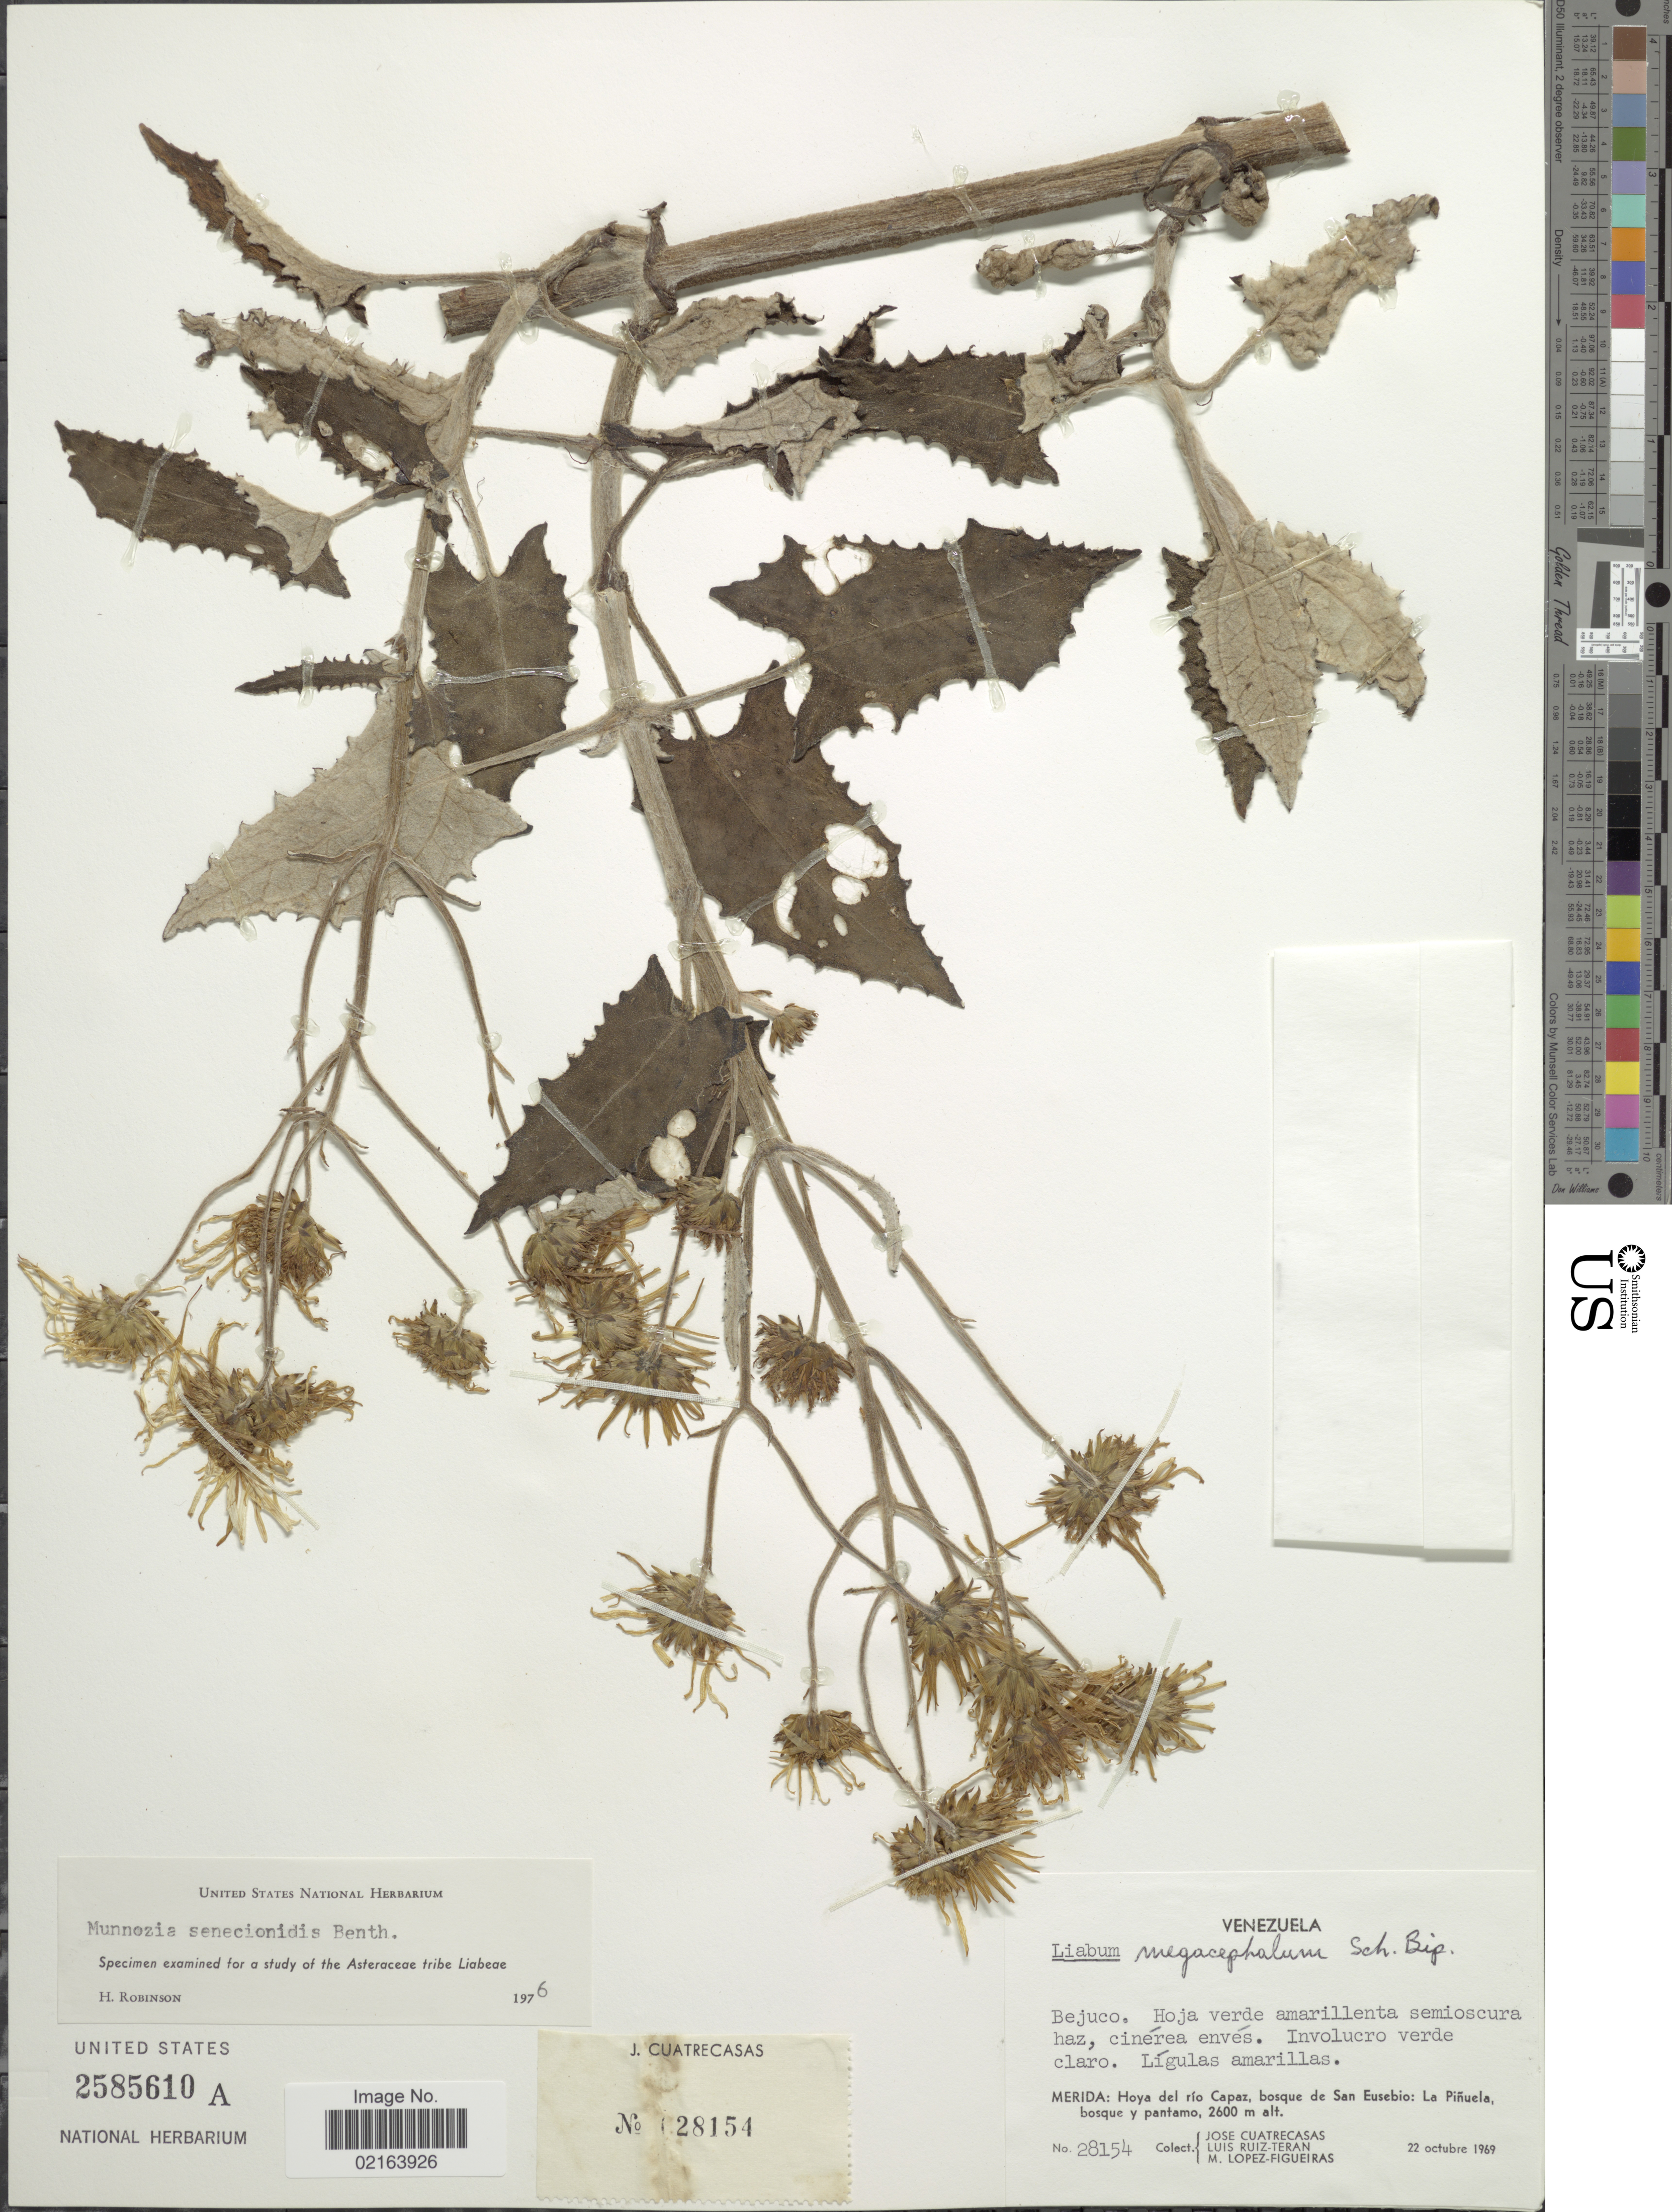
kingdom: Plantae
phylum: Tracheophyta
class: Magnoliopsida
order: Asterales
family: Asteraceae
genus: Munnozia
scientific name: Munnozia senecionidis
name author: Benth.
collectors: J. Cuatrecasas, L. E. Ruíz-Terán & M. Lopéz-F.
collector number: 28154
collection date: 1969-10-22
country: Venezuela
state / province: Mérida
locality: Merida: Hoya del rio Capaz, bosque de San Eusebio: La Pinuela, bosque y pantamo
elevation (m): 2600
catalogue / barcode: US 2585610A